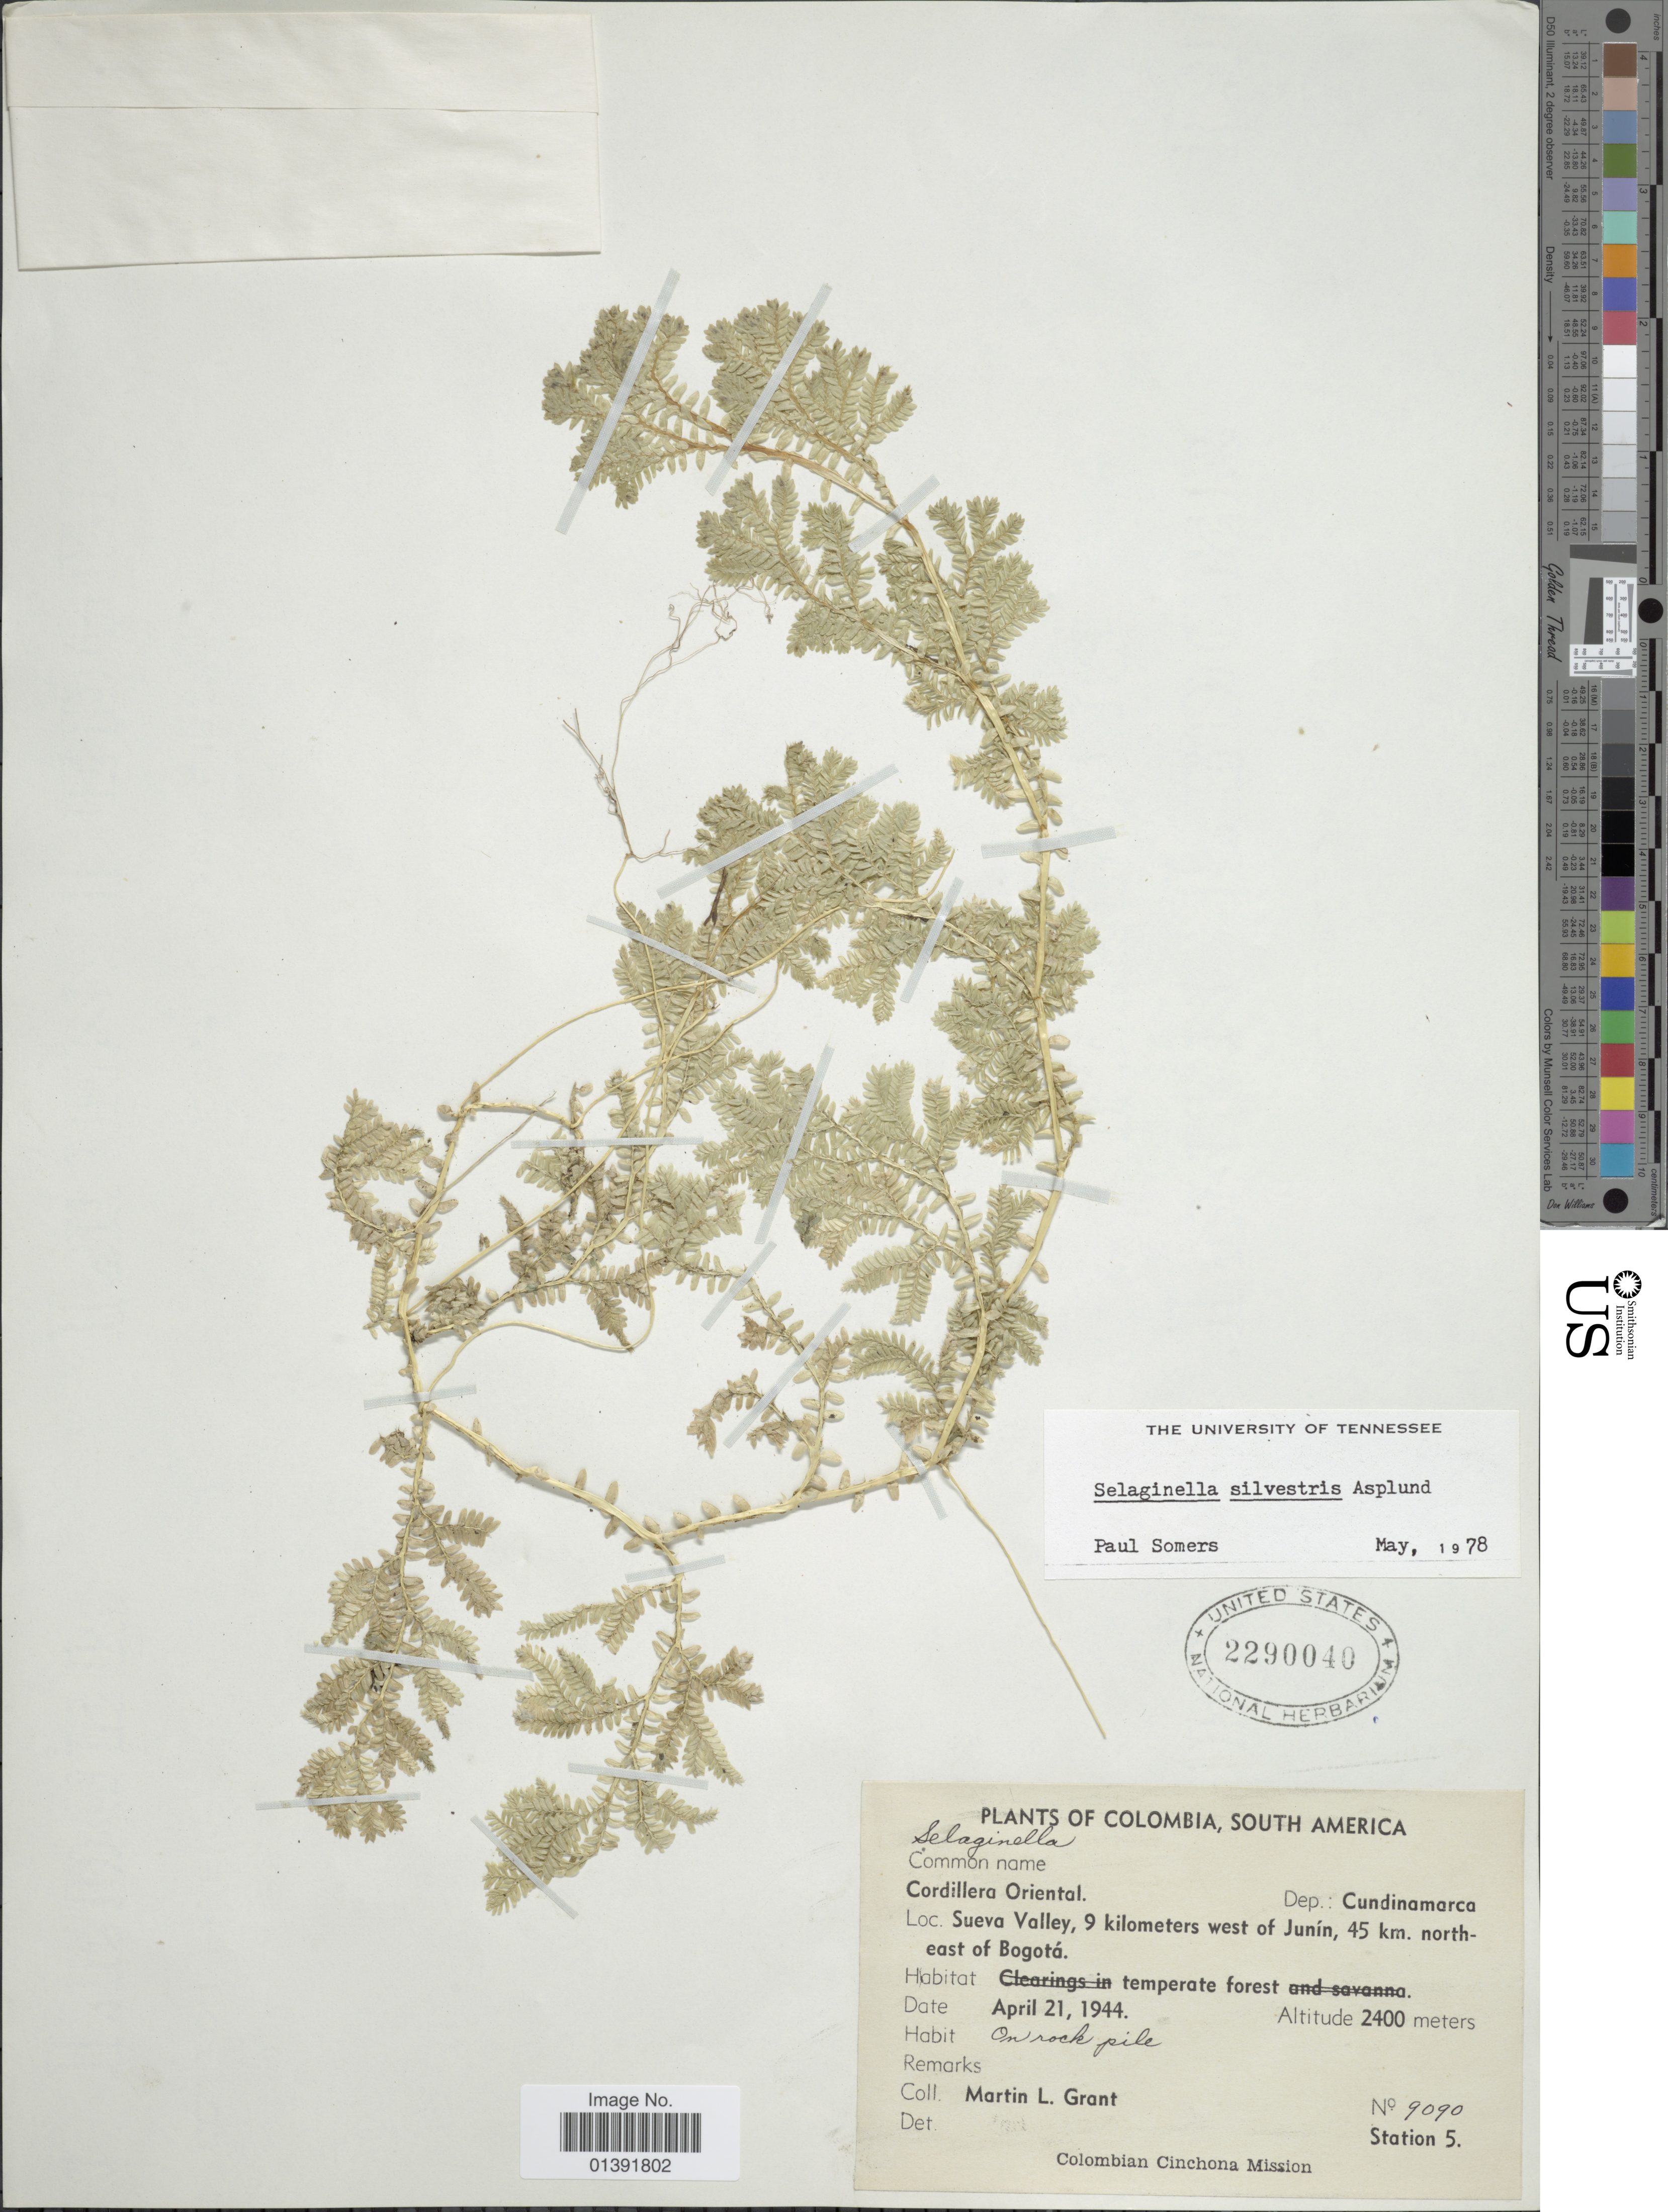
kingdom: Plantae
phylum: Tracheophyta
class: Lycopodiopsida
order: Selaginellales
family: Selaginellaceae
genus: Selaginella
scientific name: Selaginella silvestris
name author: Aspl.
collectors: M. L. Grant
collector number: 9090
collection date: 1944-04-21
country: Colombia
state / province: Cundinamarca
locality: South America, Cordillera Oriental, Sueva Valley, 9 kilometers west of Junin, 45 km northeast of Bogota , Station 5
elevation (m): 2400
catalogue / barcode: US 2290040